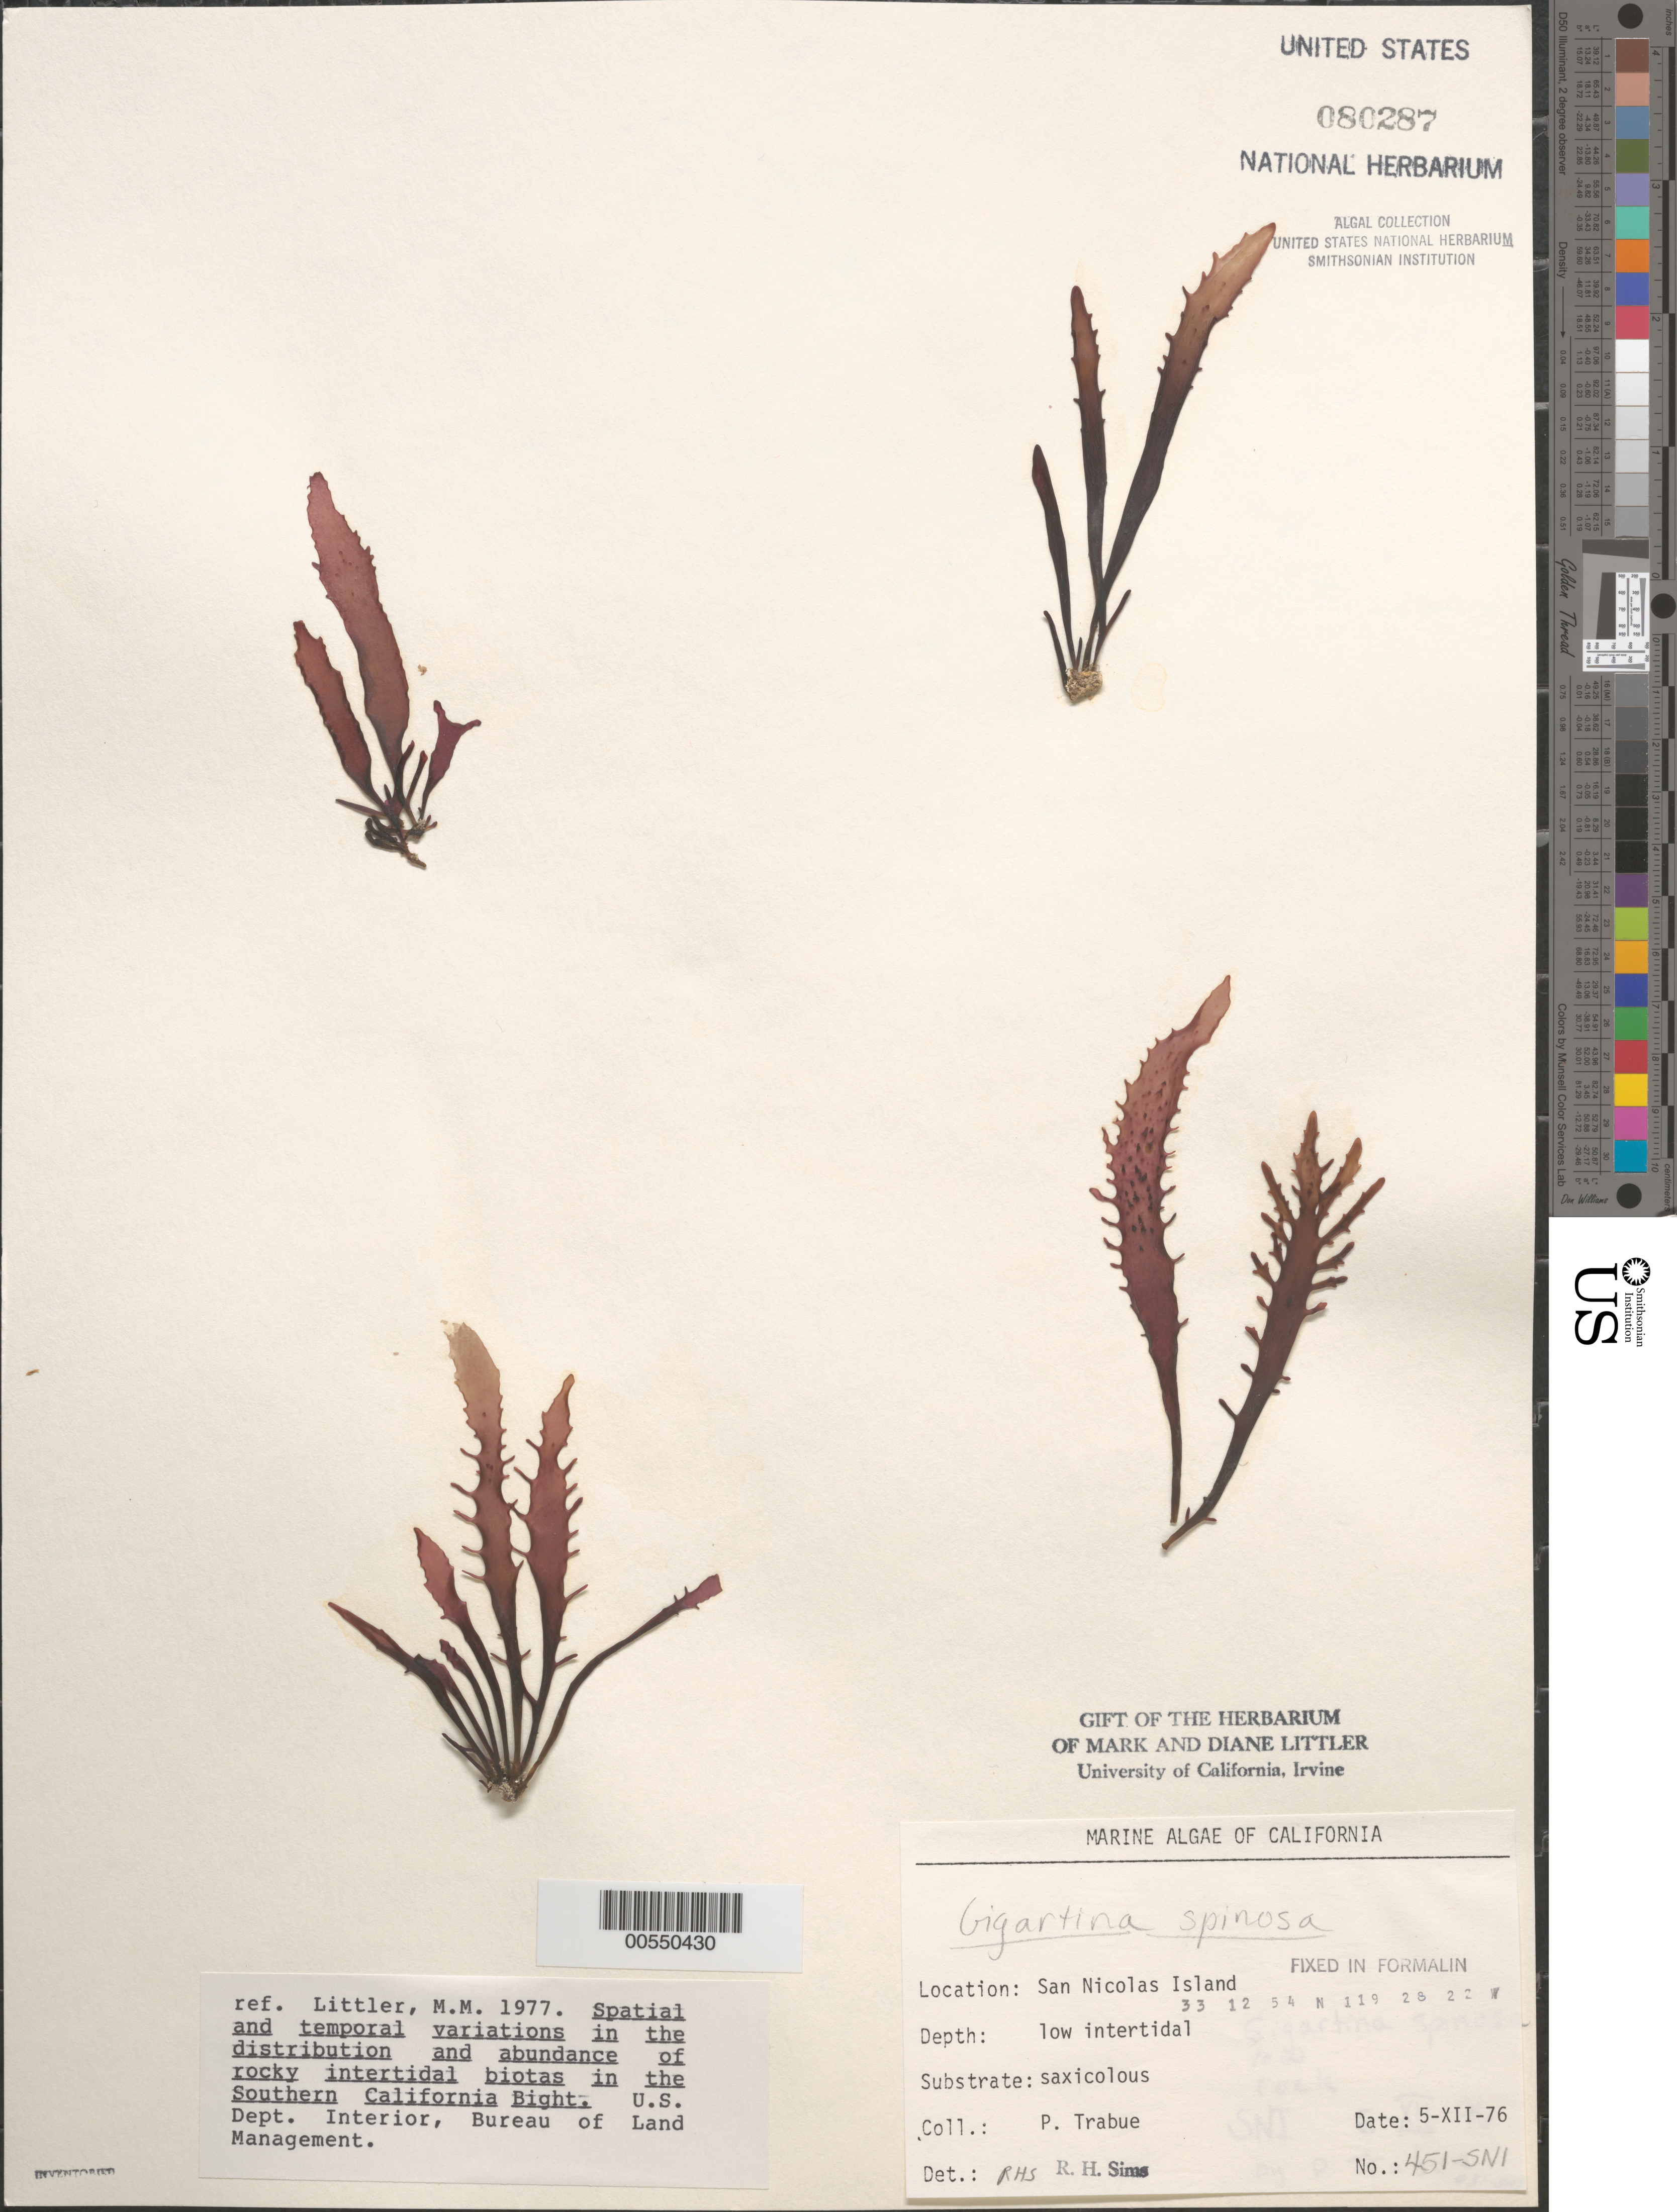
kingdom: Plantae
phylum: Rhodophyta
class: Florideophyceae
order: Gigartinales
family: Gigartinaceae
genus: Chondracanthus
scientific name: Chondracanthus spinosus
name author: (Kütz.) Guiry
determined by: Algae name updating Project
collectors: P. J. Trabue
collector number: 451-sni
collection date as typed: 05 Dec 1976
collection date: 1976-12-05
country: United States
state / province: California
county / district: Ventura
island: San Nicolas Island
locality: Dutch Harbor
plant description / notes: BLM-SOCALBIGHT Rocky Intertidal Survey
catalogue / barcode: US 80287